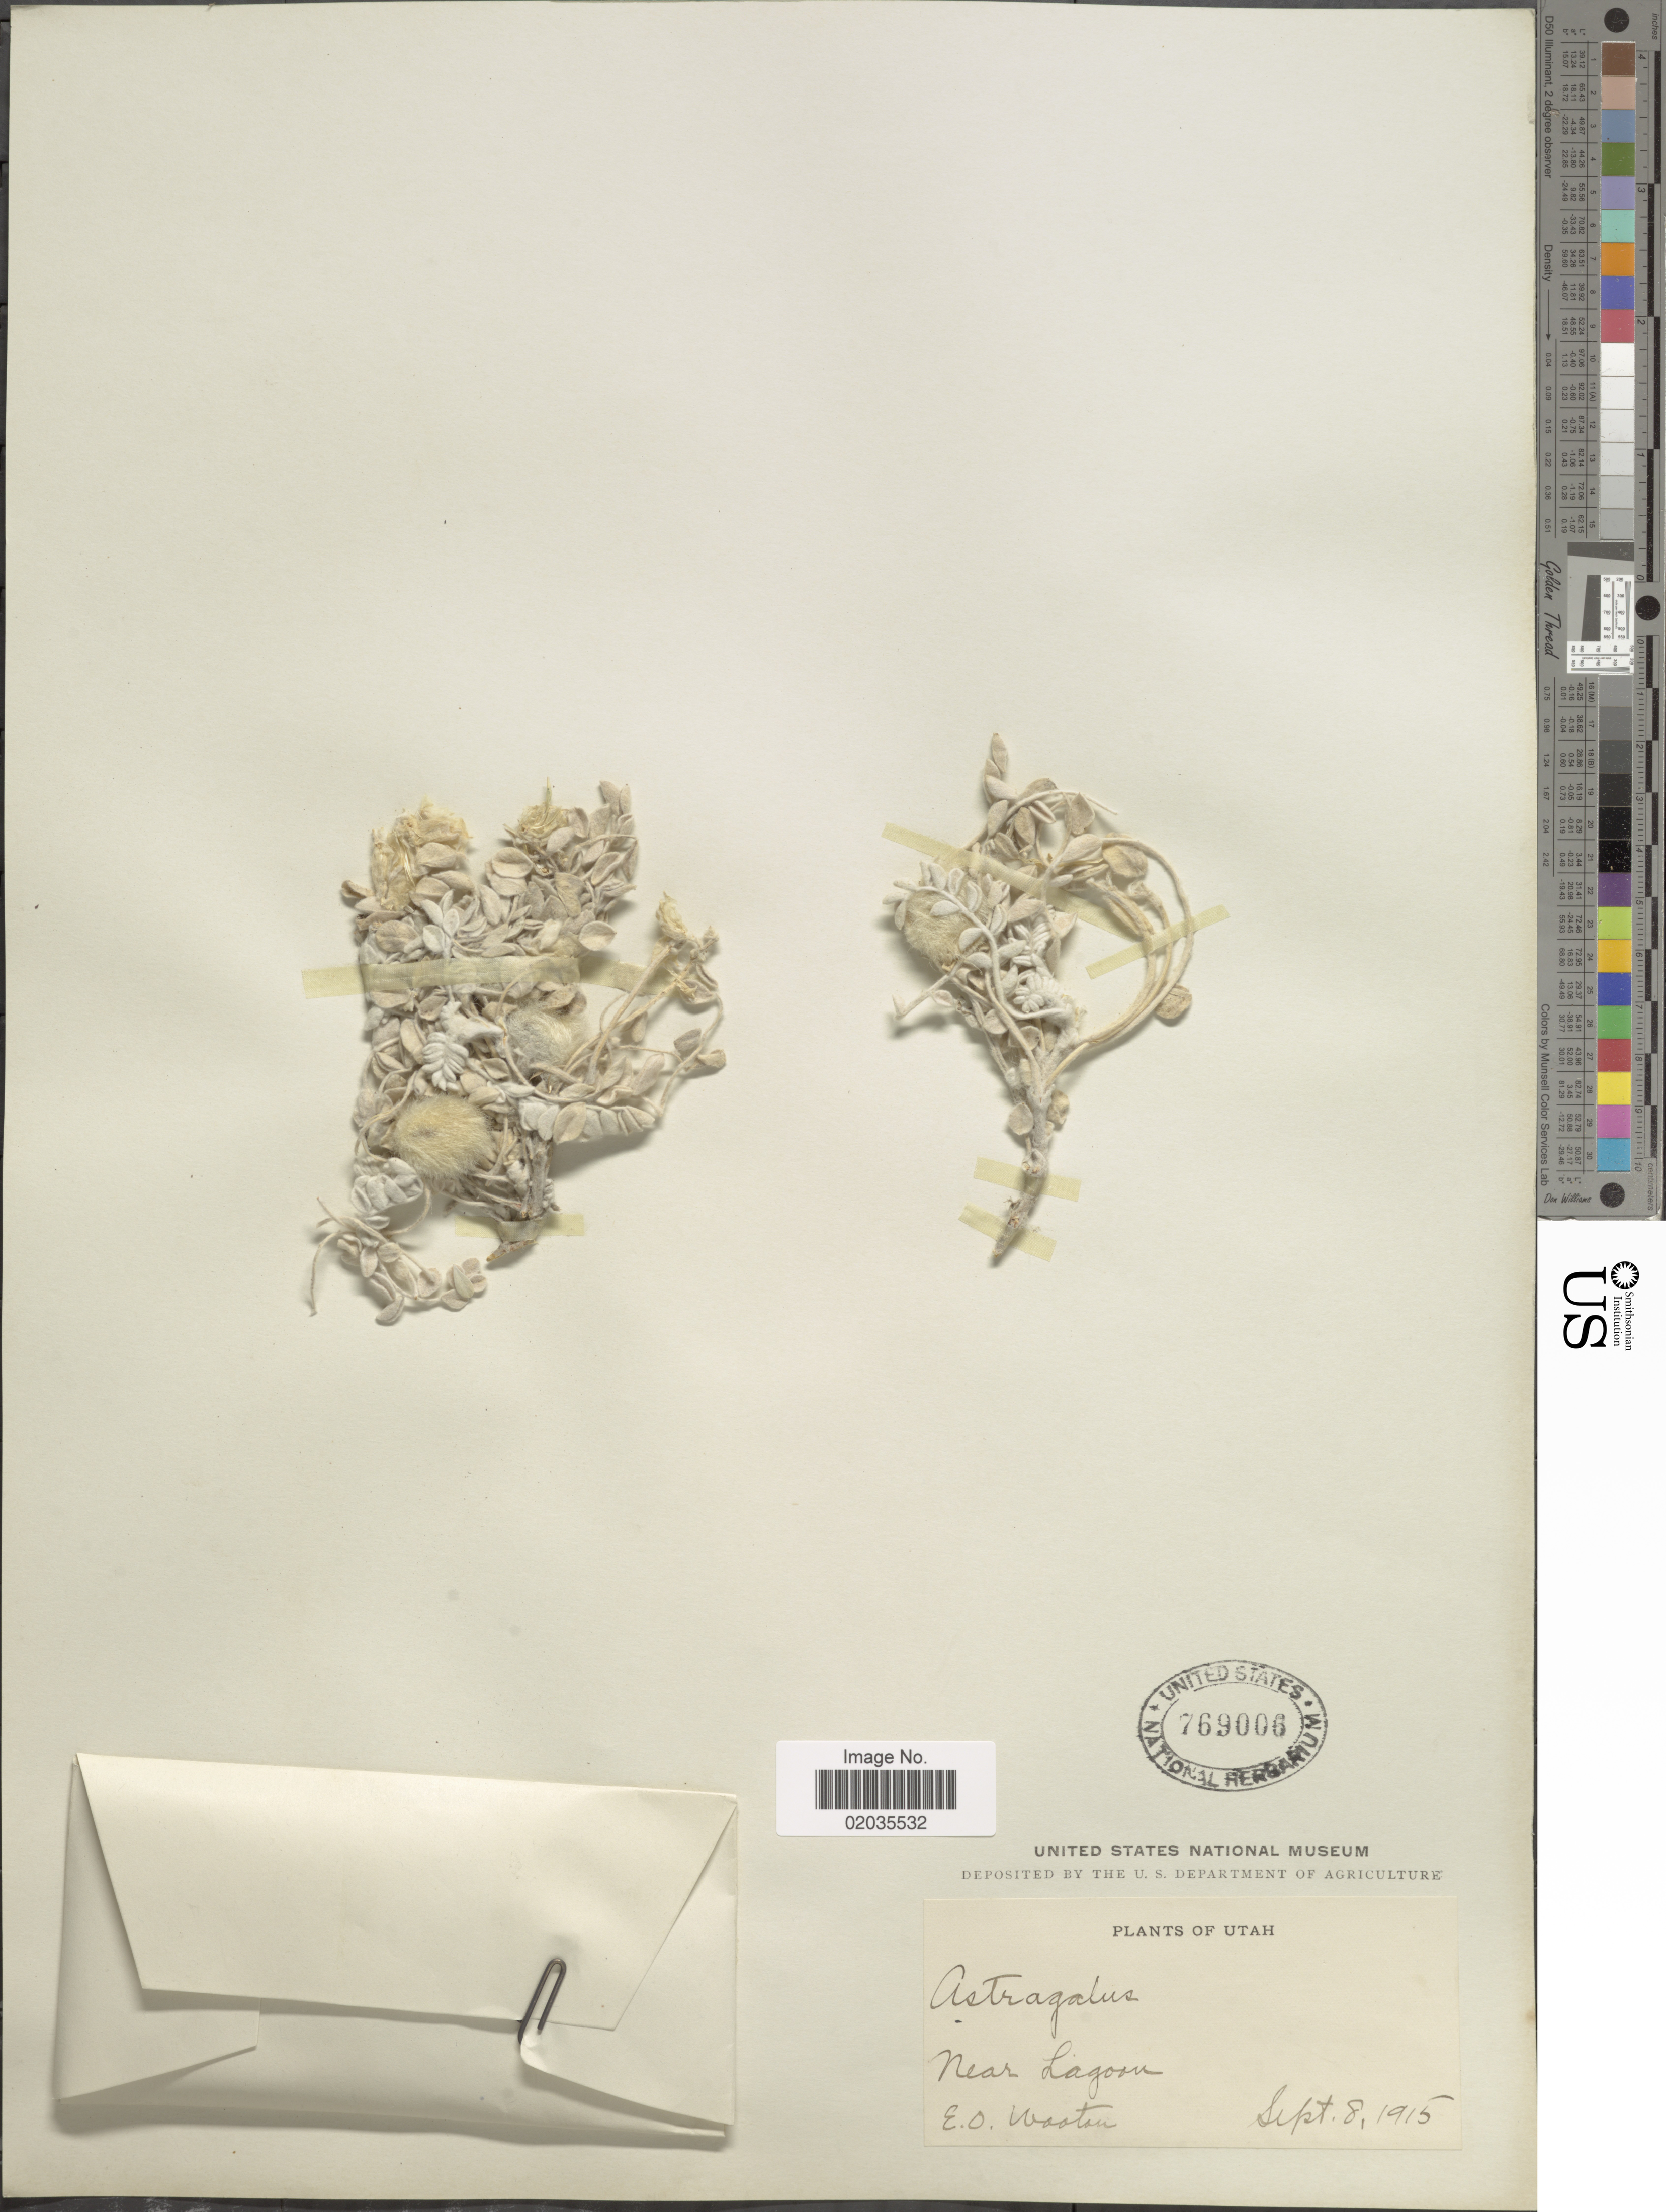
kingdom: Plantae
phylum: Tracheophyta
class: Magnoliopsida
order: Fabales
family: Fabaceae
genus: Astragalus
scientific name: Astragalus utahensis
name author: (Torr.) Torr. & A. Gray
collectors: E. O. Wooton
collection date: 1915-09-08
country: United States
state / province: Utah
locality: Near Lagoon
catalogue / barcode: US 769006